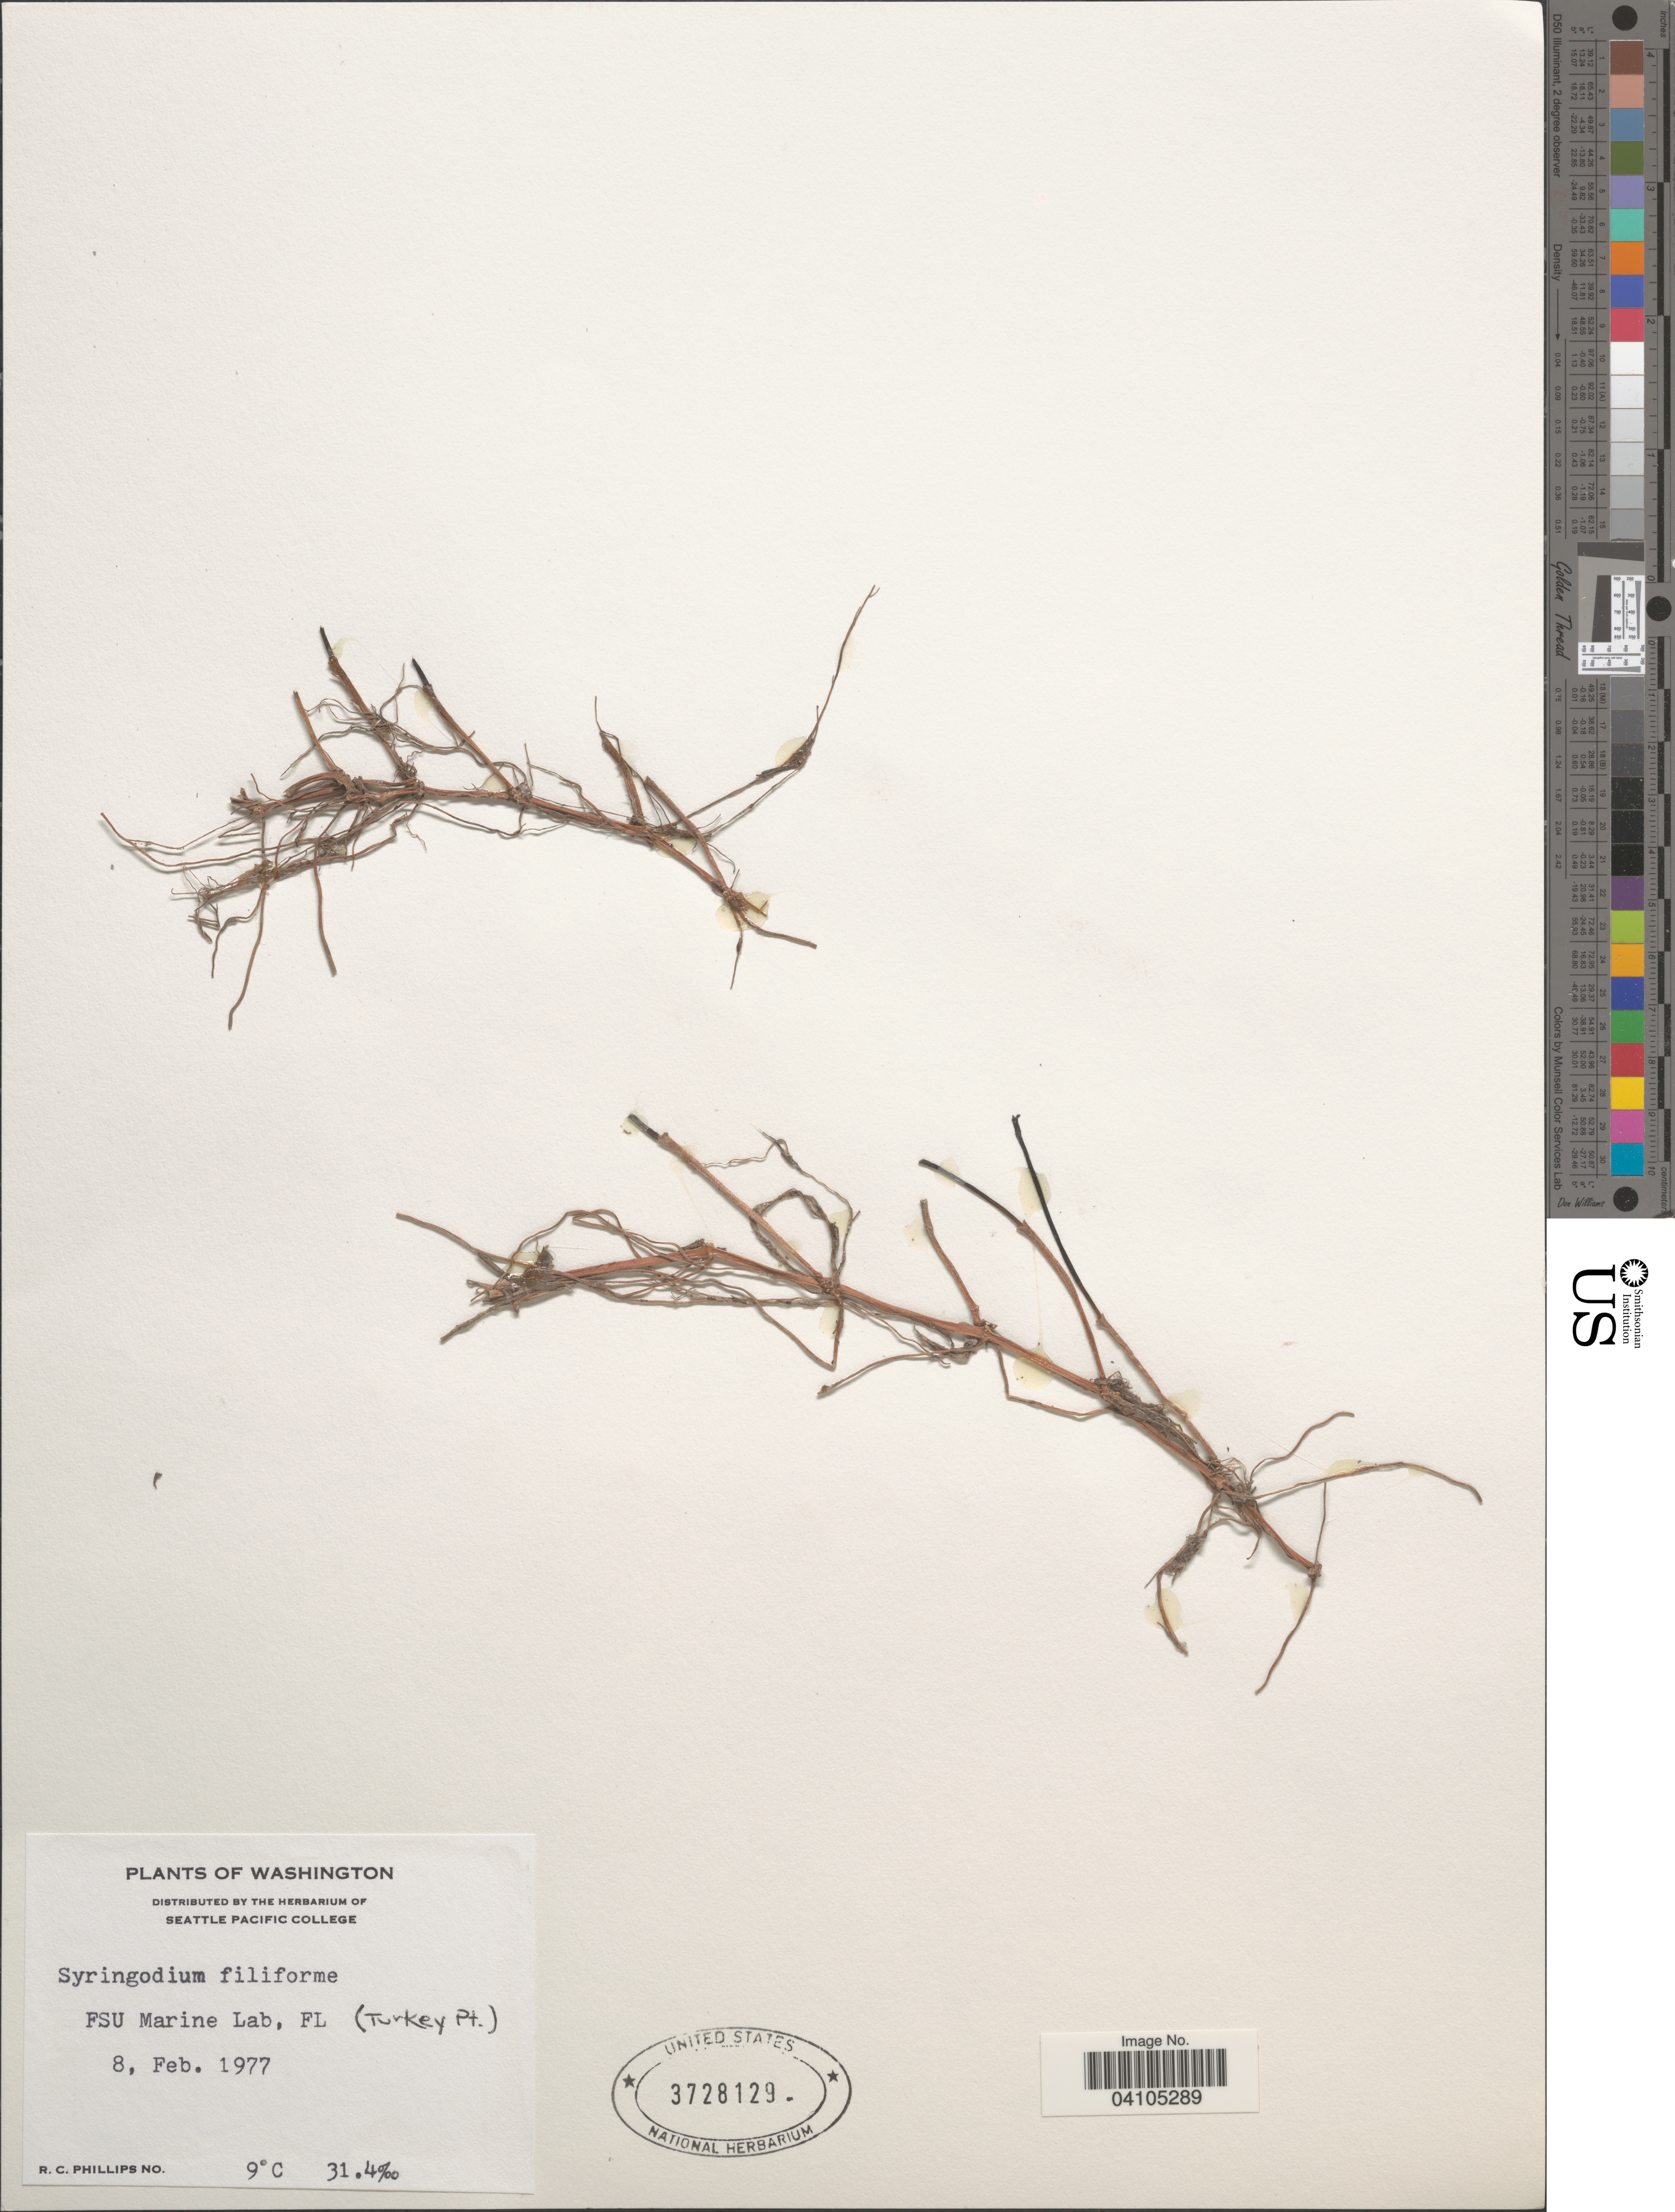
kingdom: Plantae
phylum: Tracheophyta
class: Liliopsida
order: Alismatales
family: Cymodoceaceae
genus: Syringodium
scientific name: Syringodium filiforme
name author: Kütz.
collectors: R. C. Phillips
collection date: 1977-02-08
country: United States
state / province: Florida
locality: FSU Marine Lab, (Turkey Pt.).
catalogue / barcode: US 3728129